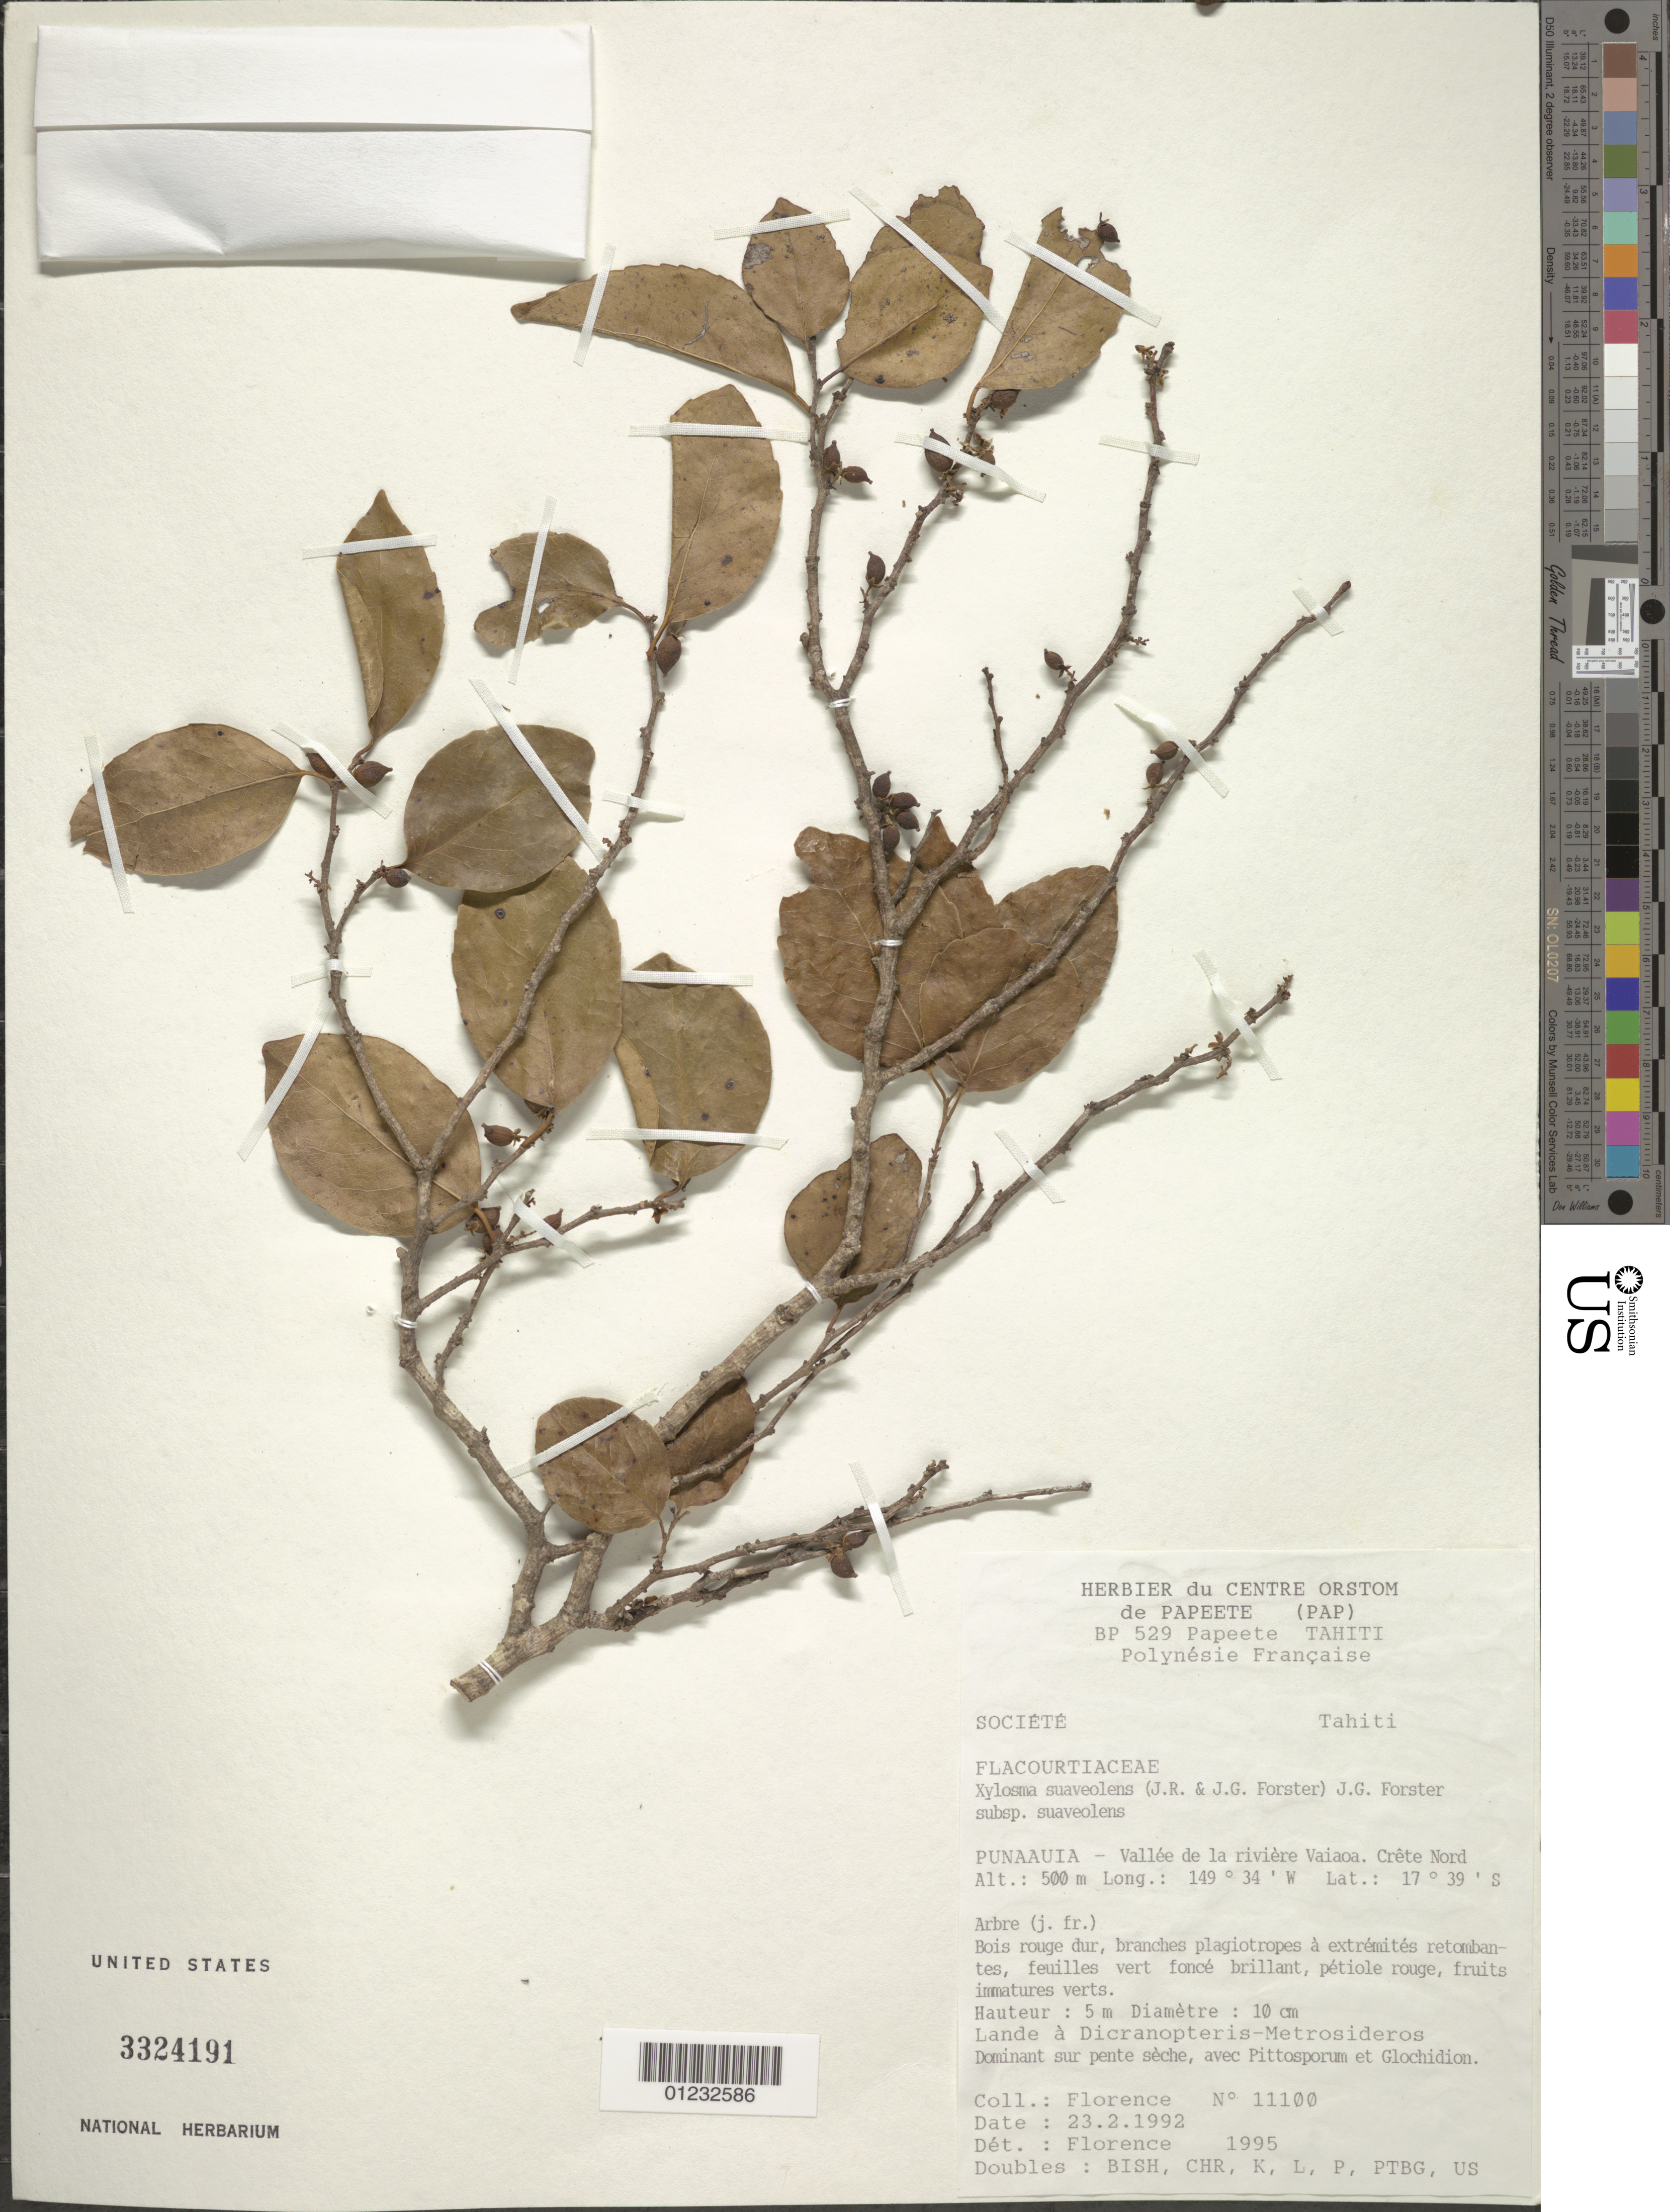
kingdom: Plantae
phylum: Tracheophyta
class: Magnoliopsida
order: Malpighiales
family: Salicaceae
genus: Xylosma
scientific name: Xylosma suaveolens subsp. pubigera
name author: Sleumer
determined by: Florence, J.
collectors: J. Florence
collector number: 11100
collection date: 1992-02-23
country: French Polynesia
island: Tahiti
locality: Punaauia - Vallèe de la rivière Vaiaoa. Crète Nord.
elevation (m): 500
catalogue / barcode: US 3324191